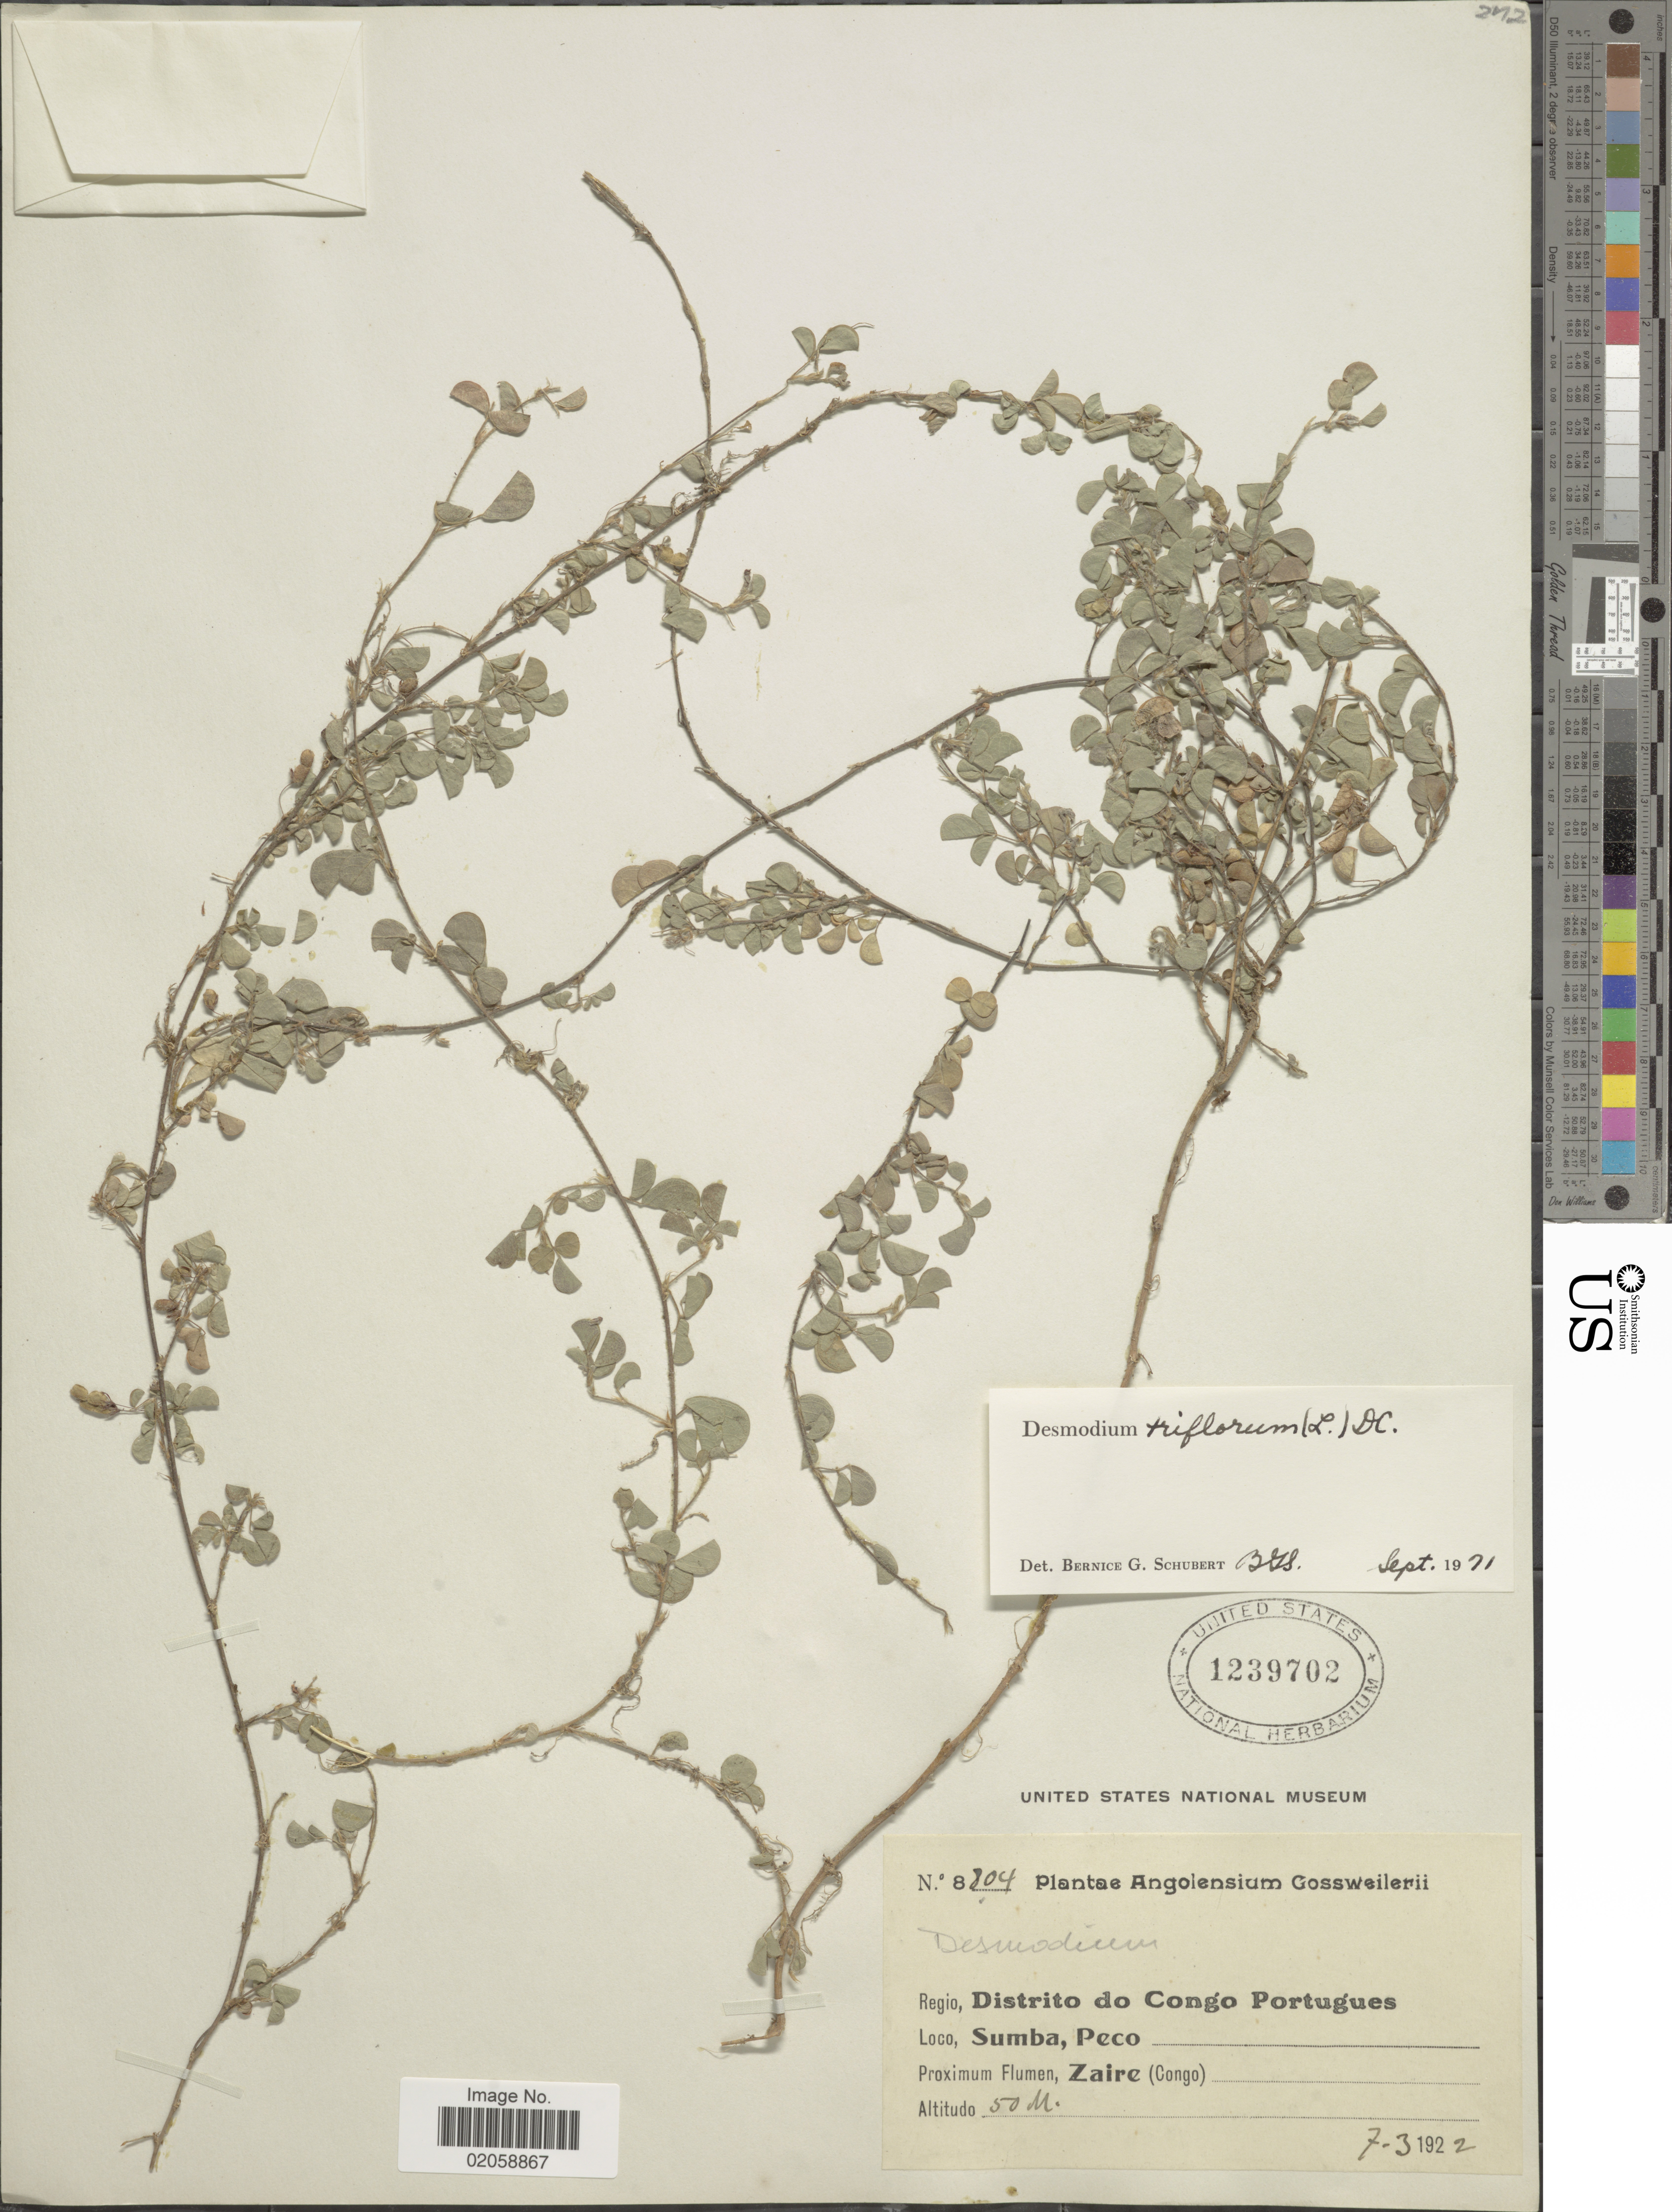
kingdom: Plantae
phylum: Tracheophyta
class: Magnoliopsida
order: Fabales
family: Fabaceae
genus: Grona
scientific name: Grona triflora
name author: (L.) H. Ohashi & K. Ohashi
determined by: Strong, Mark T., (BOT), Smithsonian Institution - National Museum of Natural History (UNITED STATES)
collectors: A. Gossweiler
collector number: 8804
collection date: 1922-03-07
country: Angola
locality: Regio, Distrito do Congo Portugues. Sumba, Peco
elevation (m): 50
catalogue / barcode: US 1239702